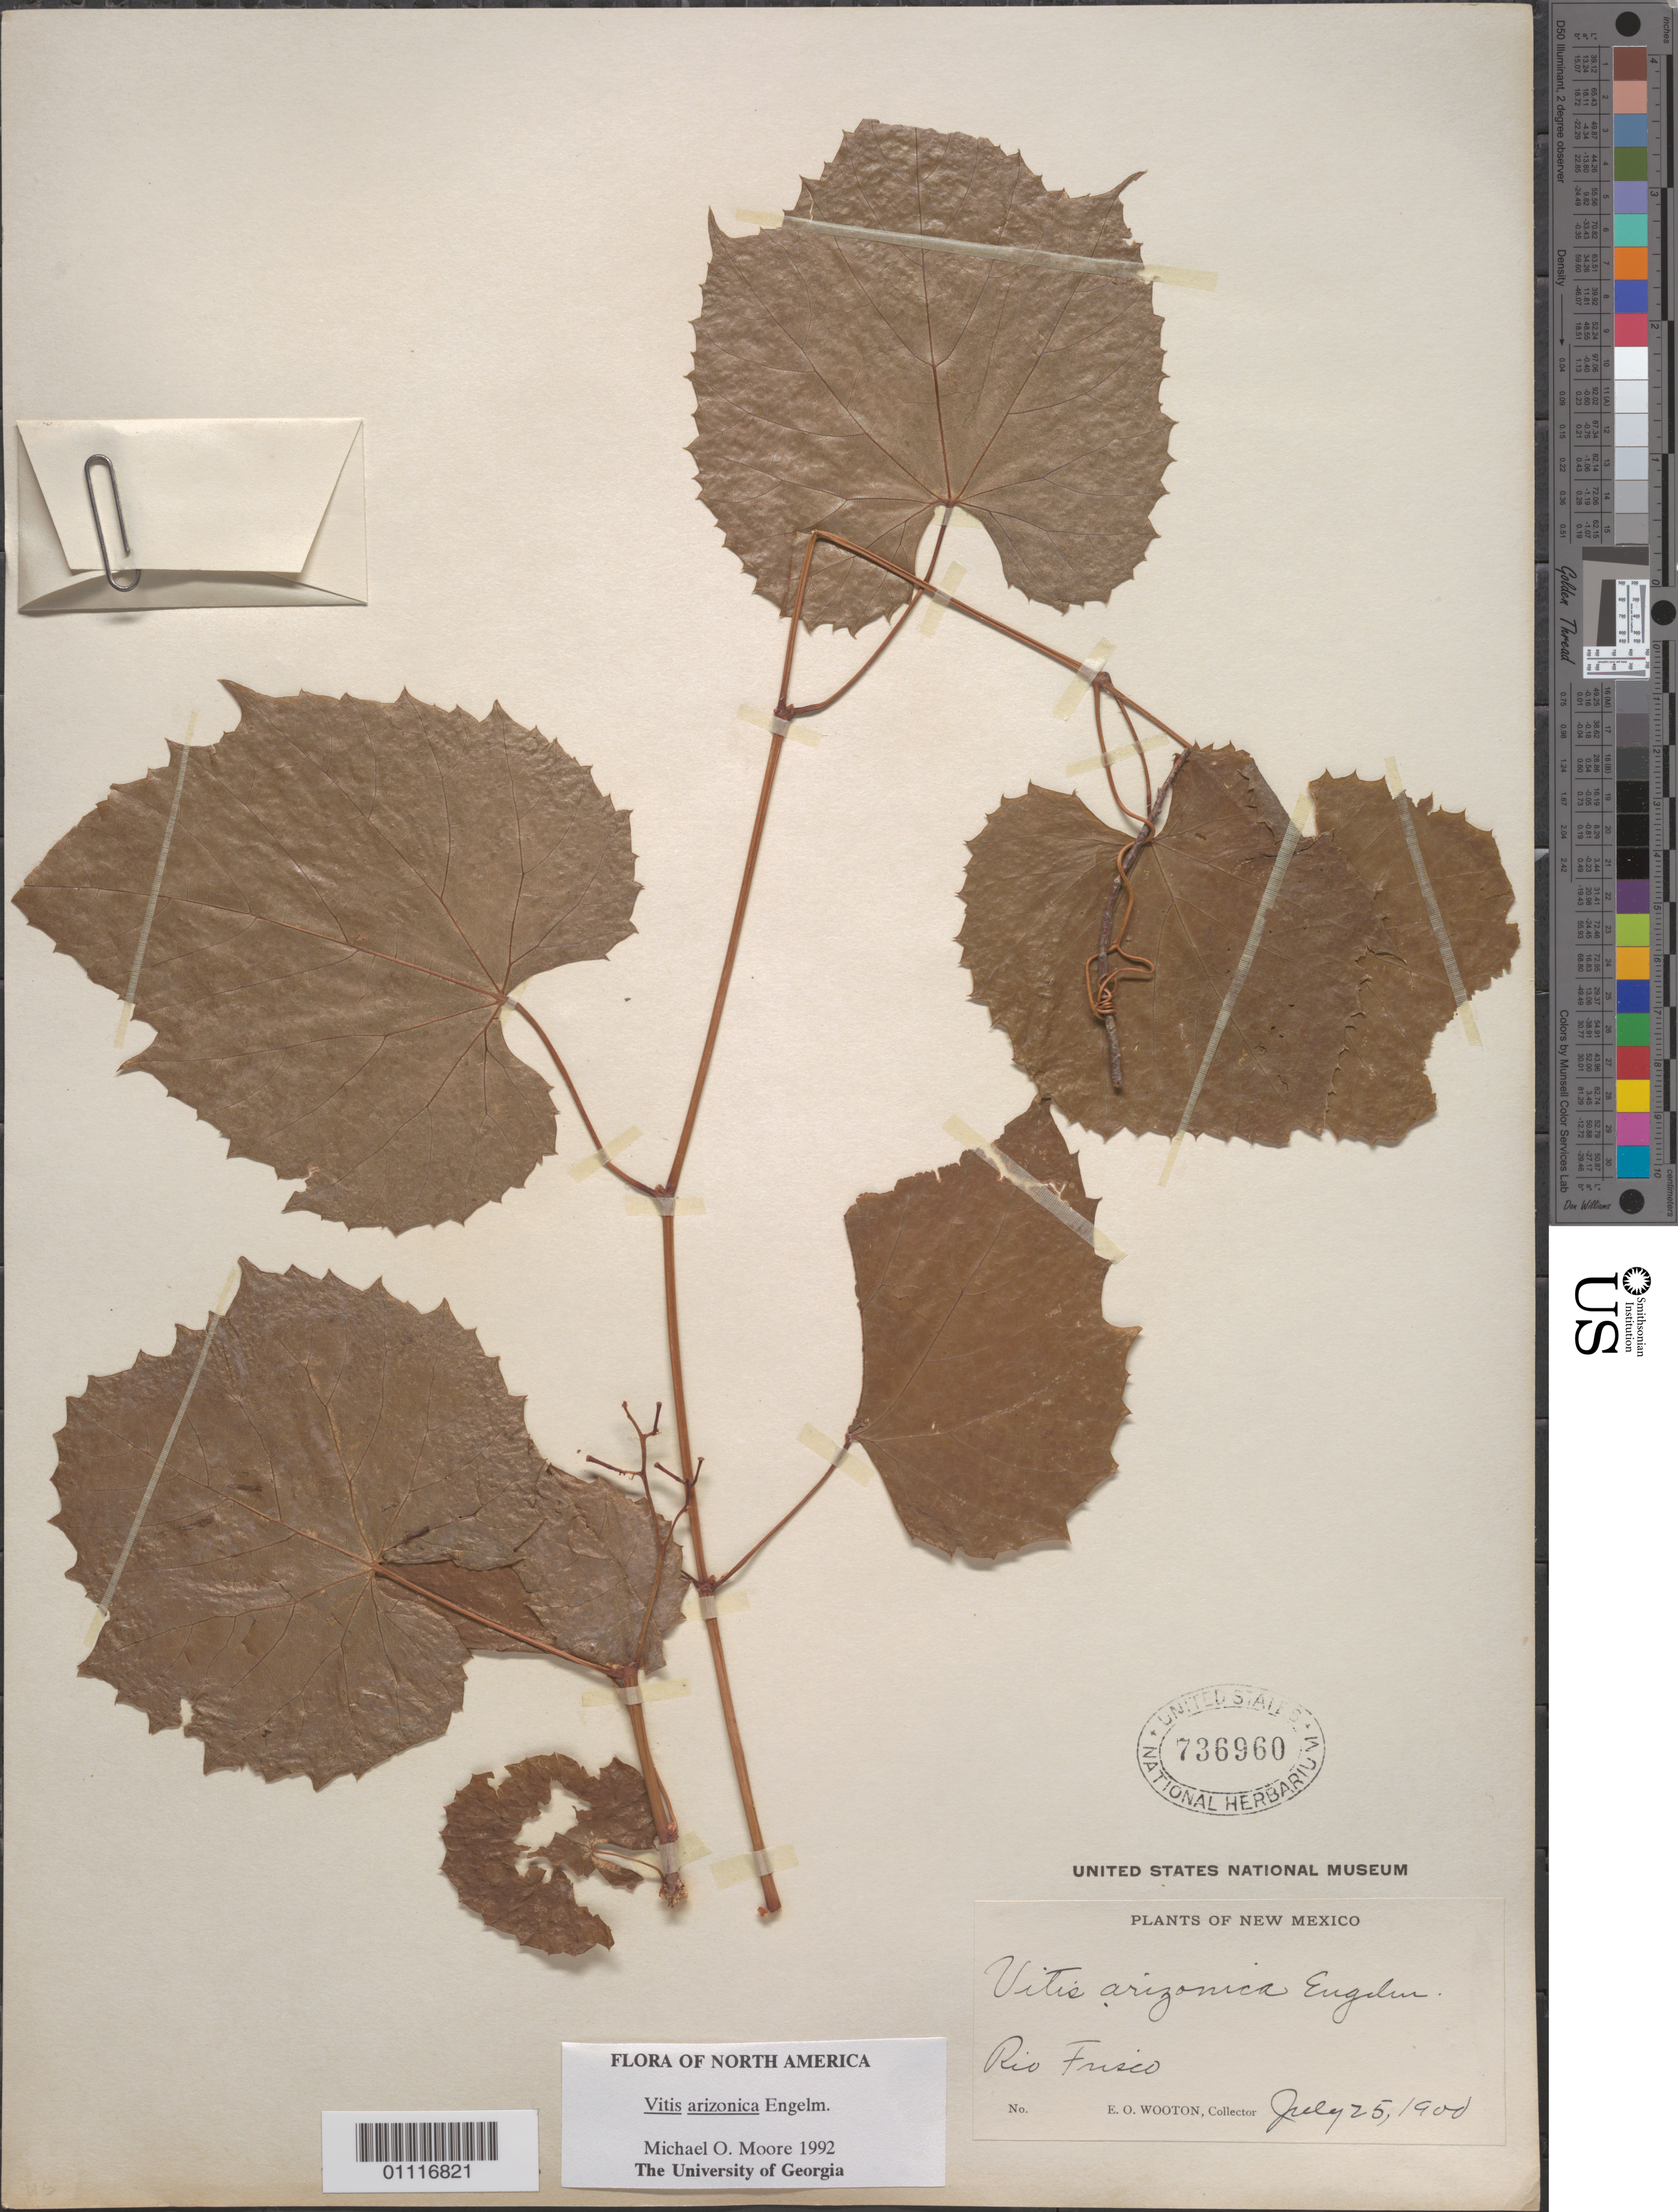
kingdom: Plantae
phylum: Tracheophyta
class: Magnoliopsida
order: Vitales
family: Vitaceae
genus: Vitis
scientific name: Vitis arizonica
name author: Engelm.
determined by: Moore, M. O.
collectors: E. O. Wooton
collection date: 1900-07-25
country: United States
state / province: New Mexico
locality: Rio Frisco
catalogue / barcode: US 736960